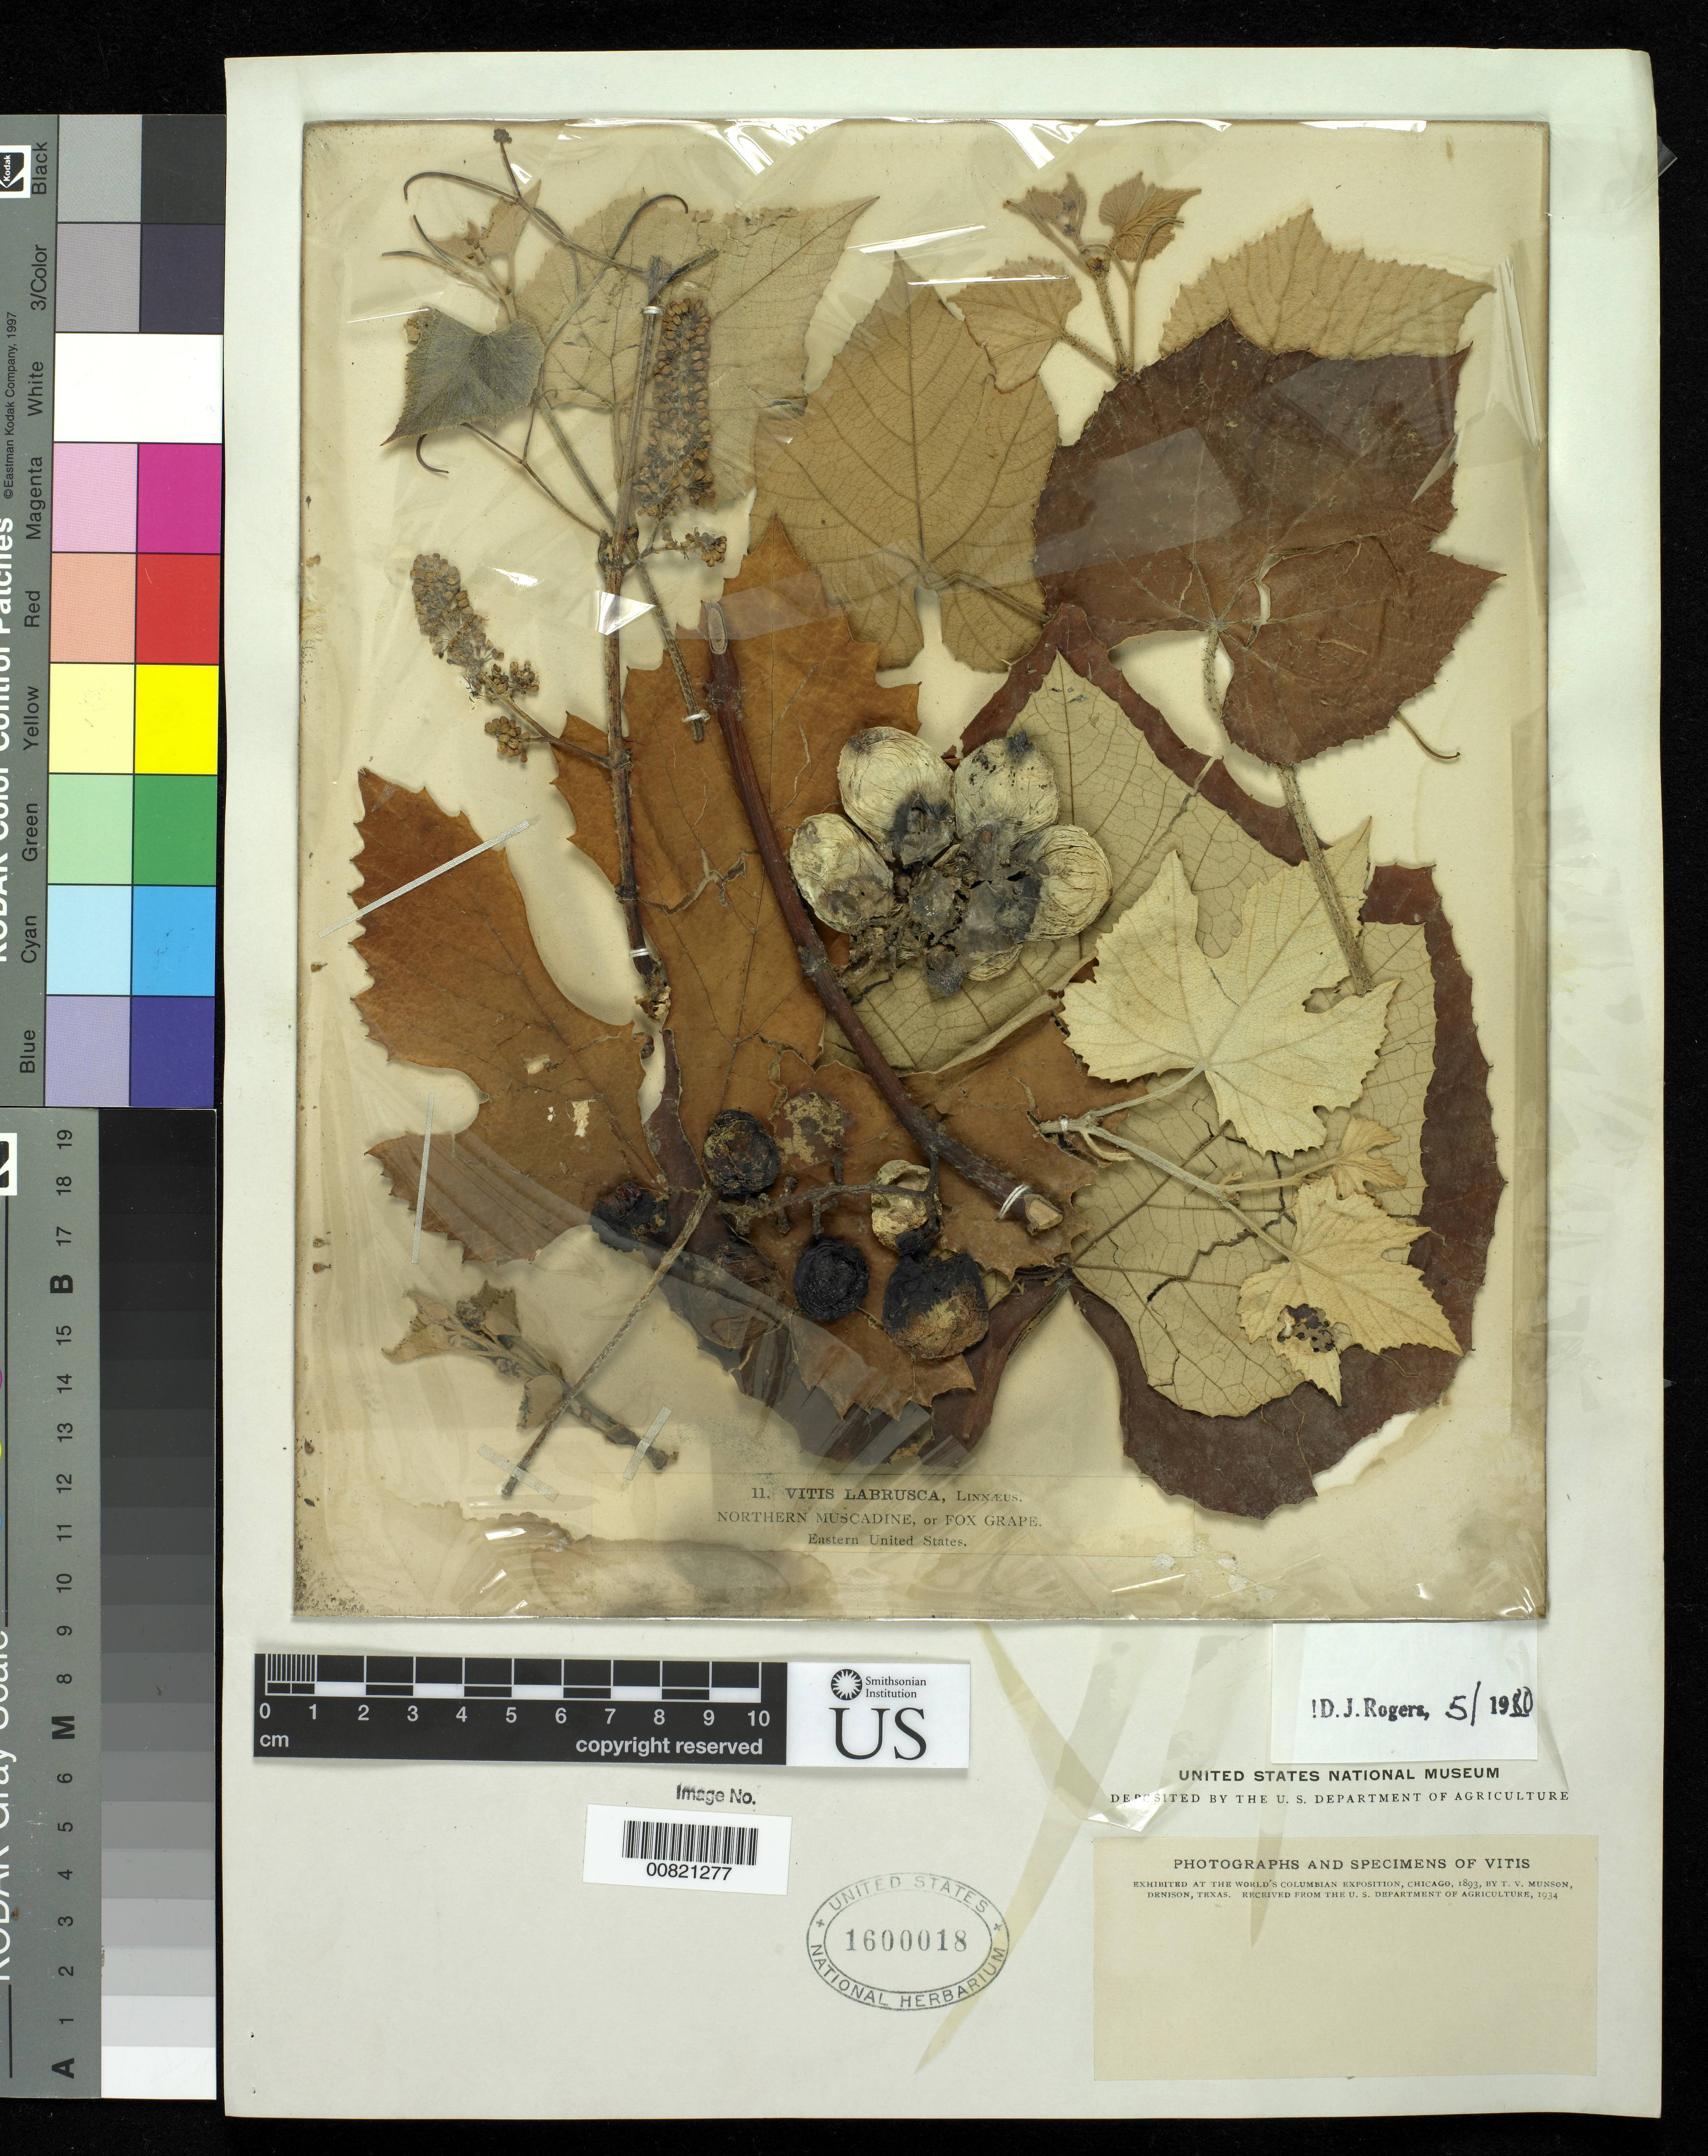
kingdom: Plantae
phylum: Tracheophyta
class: Magnoliopsida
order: Vitales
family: Vitaceae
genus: Vitis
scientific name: Vitis labrusca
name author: L.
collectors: T. V. Munson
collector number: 11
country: United States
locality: Eastern USA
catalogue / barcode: US 1600018